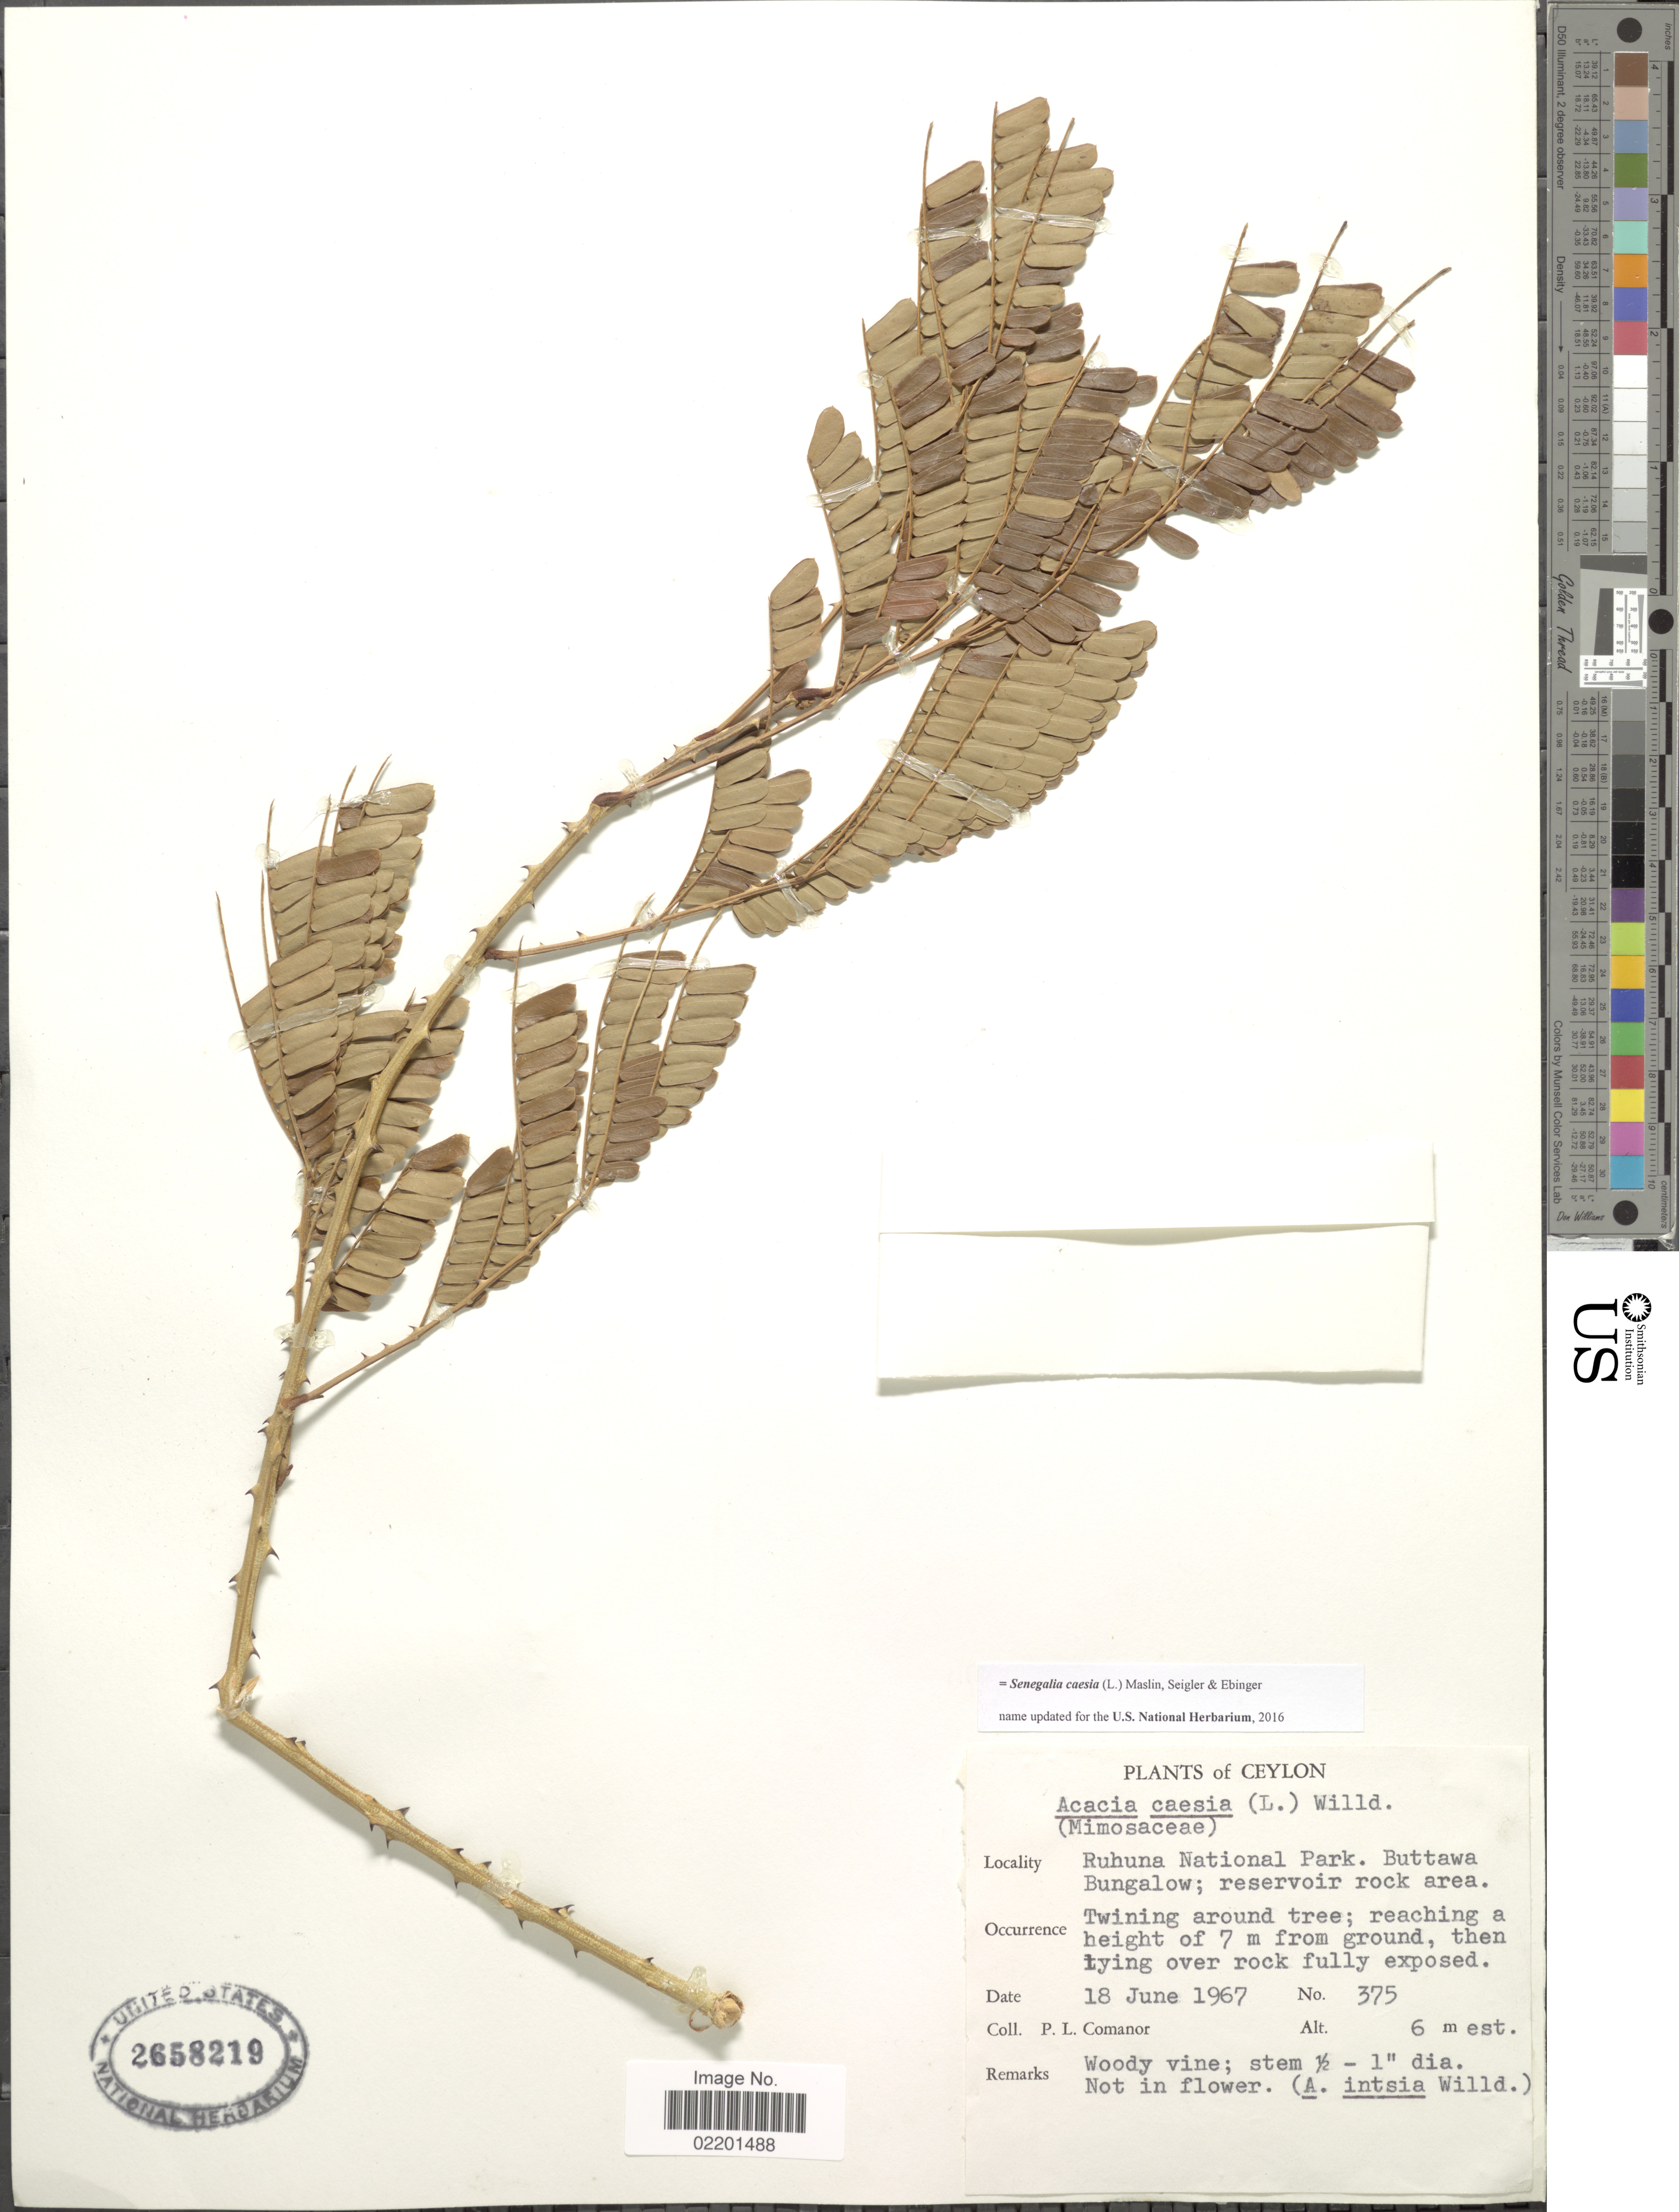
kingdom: Plantae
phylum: Tracheophyta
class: Magnoliopsida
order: Fabales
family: Fabaceae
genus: Senegalia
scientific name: Senegalia caesia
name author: (L.) Maslin et al.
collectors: P. Comanor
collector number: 375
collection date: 1967-06-18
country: Sri Lanka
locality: Ceylon, Ruhuna National Park, Buttawa Bungalow; reservoir rock area.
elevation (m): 6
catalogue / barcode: US 2658219